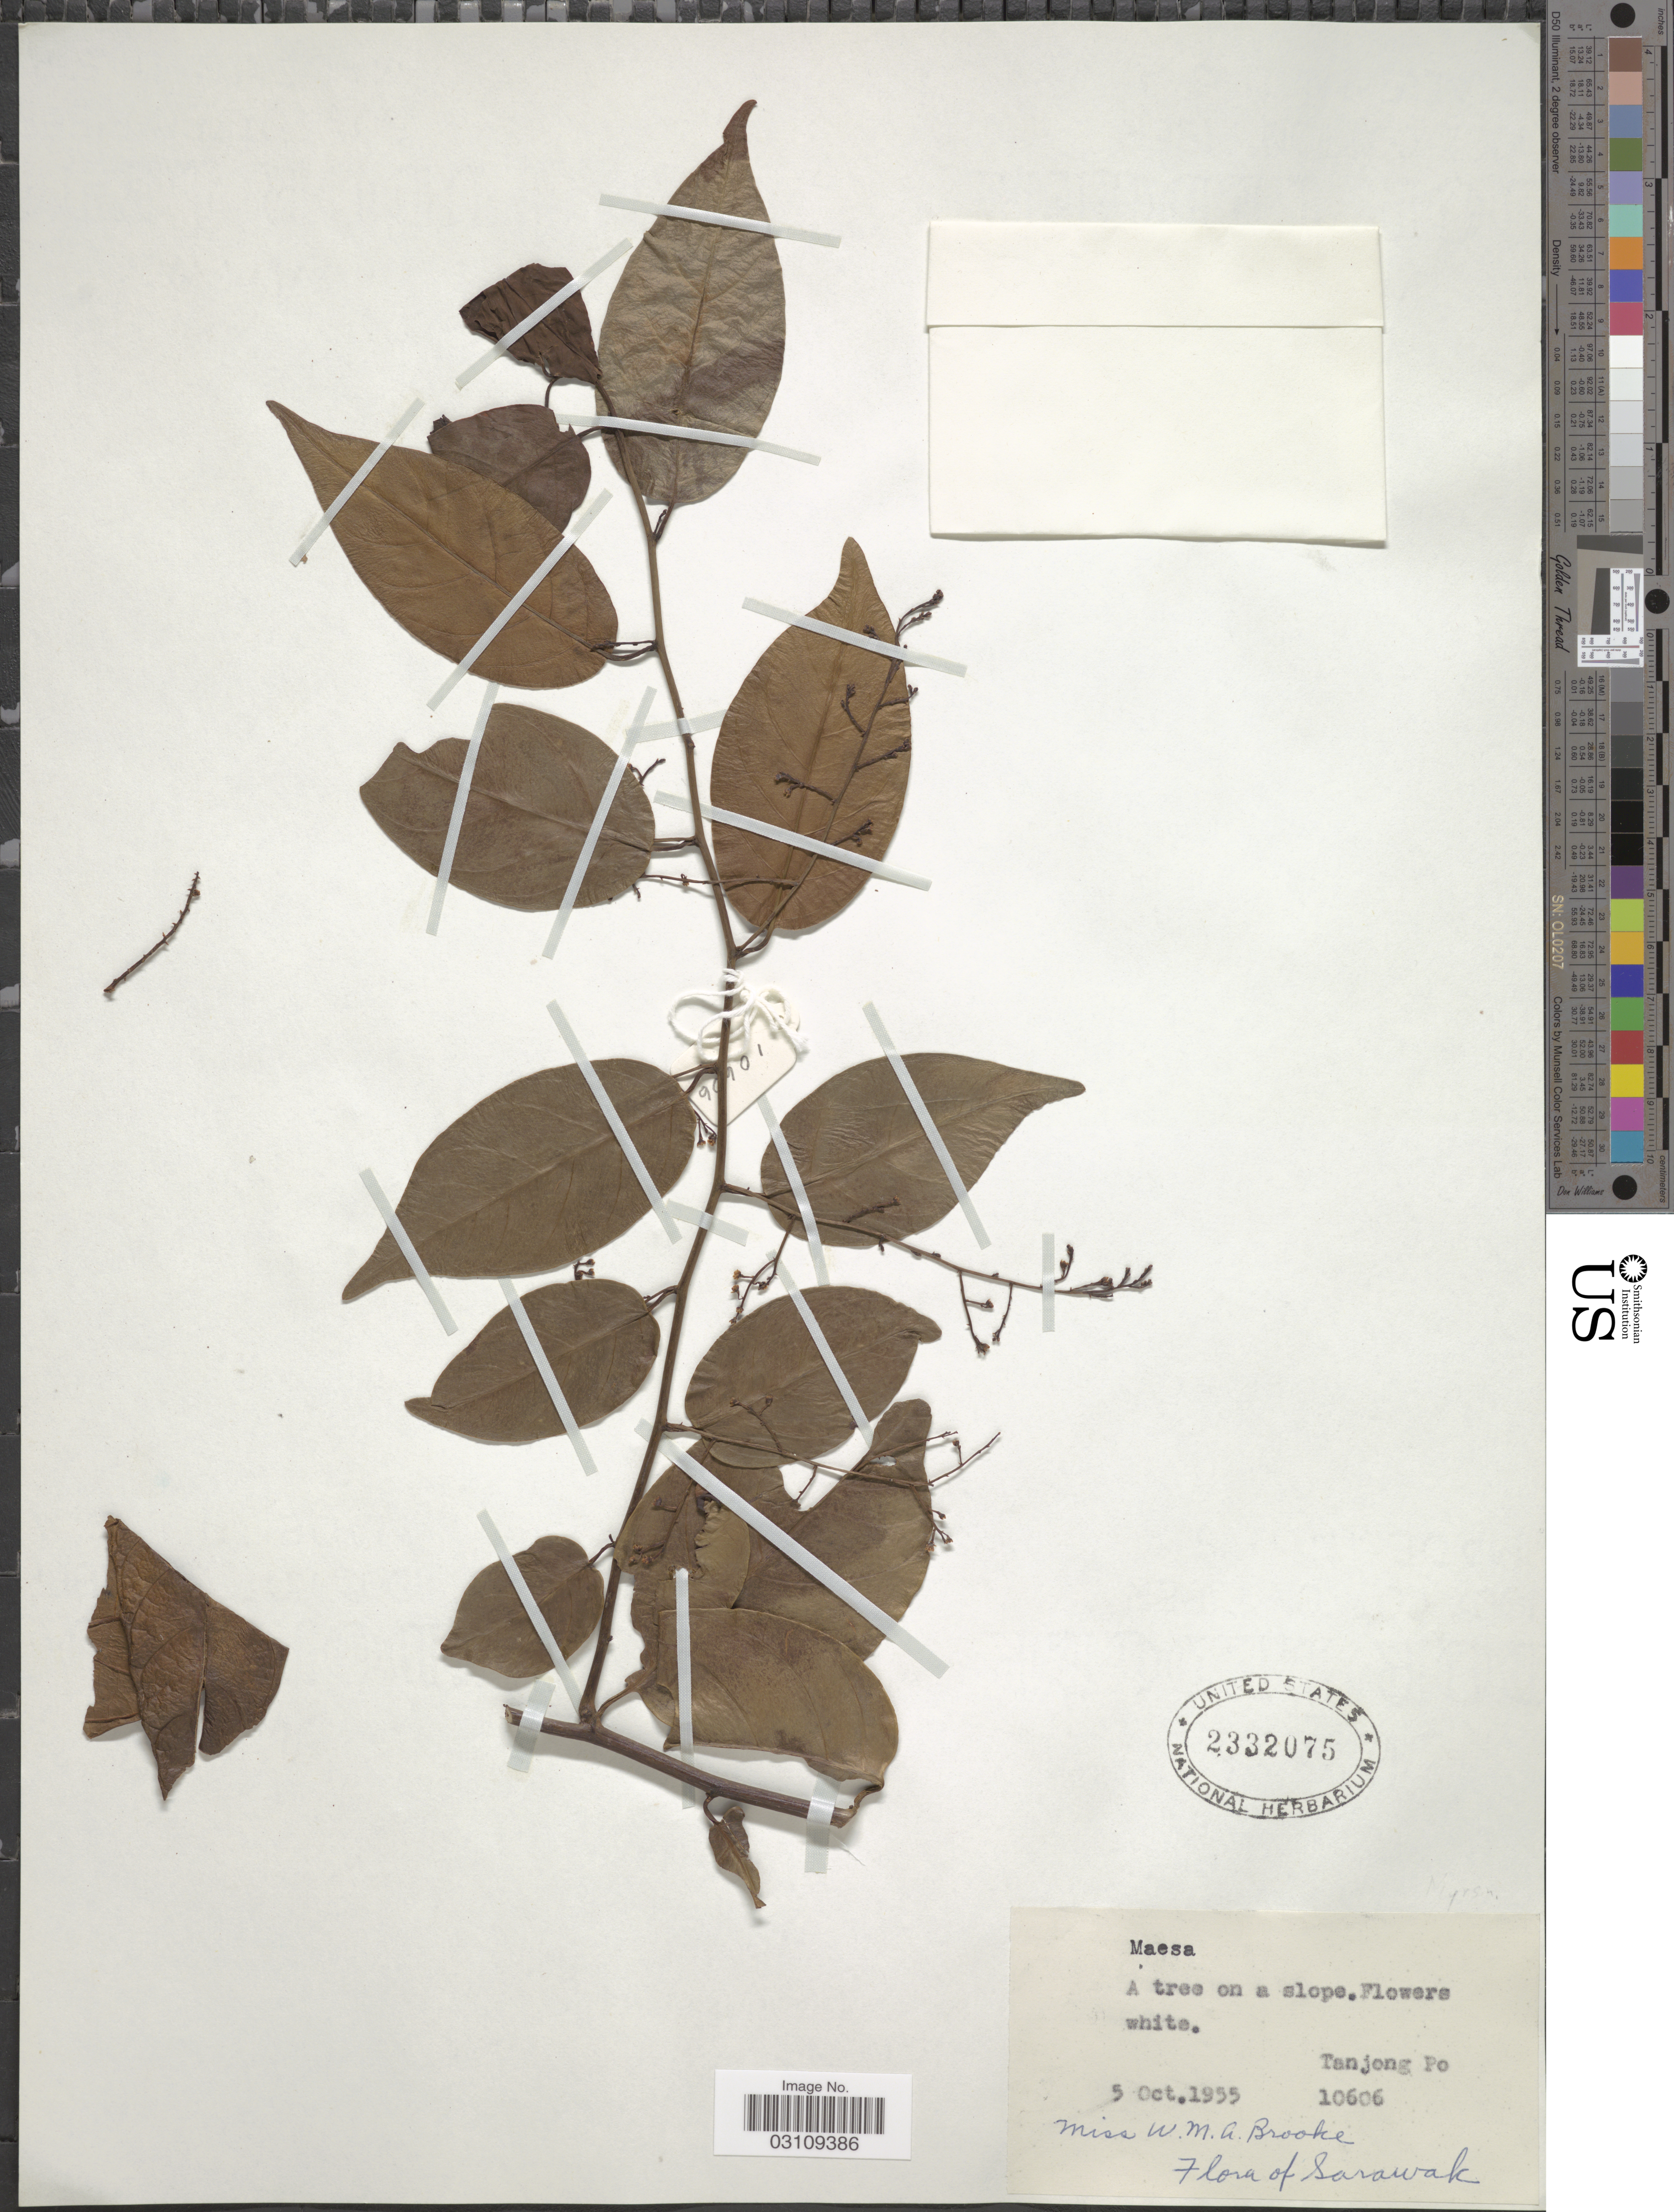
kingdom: Plantae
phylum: Tracheophyta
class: Magnoliopsida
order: Ericales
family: Primulaceae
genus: Maesa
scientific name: Maesa sp.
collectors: W. Brooke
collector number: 10606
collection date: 1955-10-05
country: Malaysia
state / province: Sarawak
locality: Tanjong Po.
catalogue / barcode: US 2332075